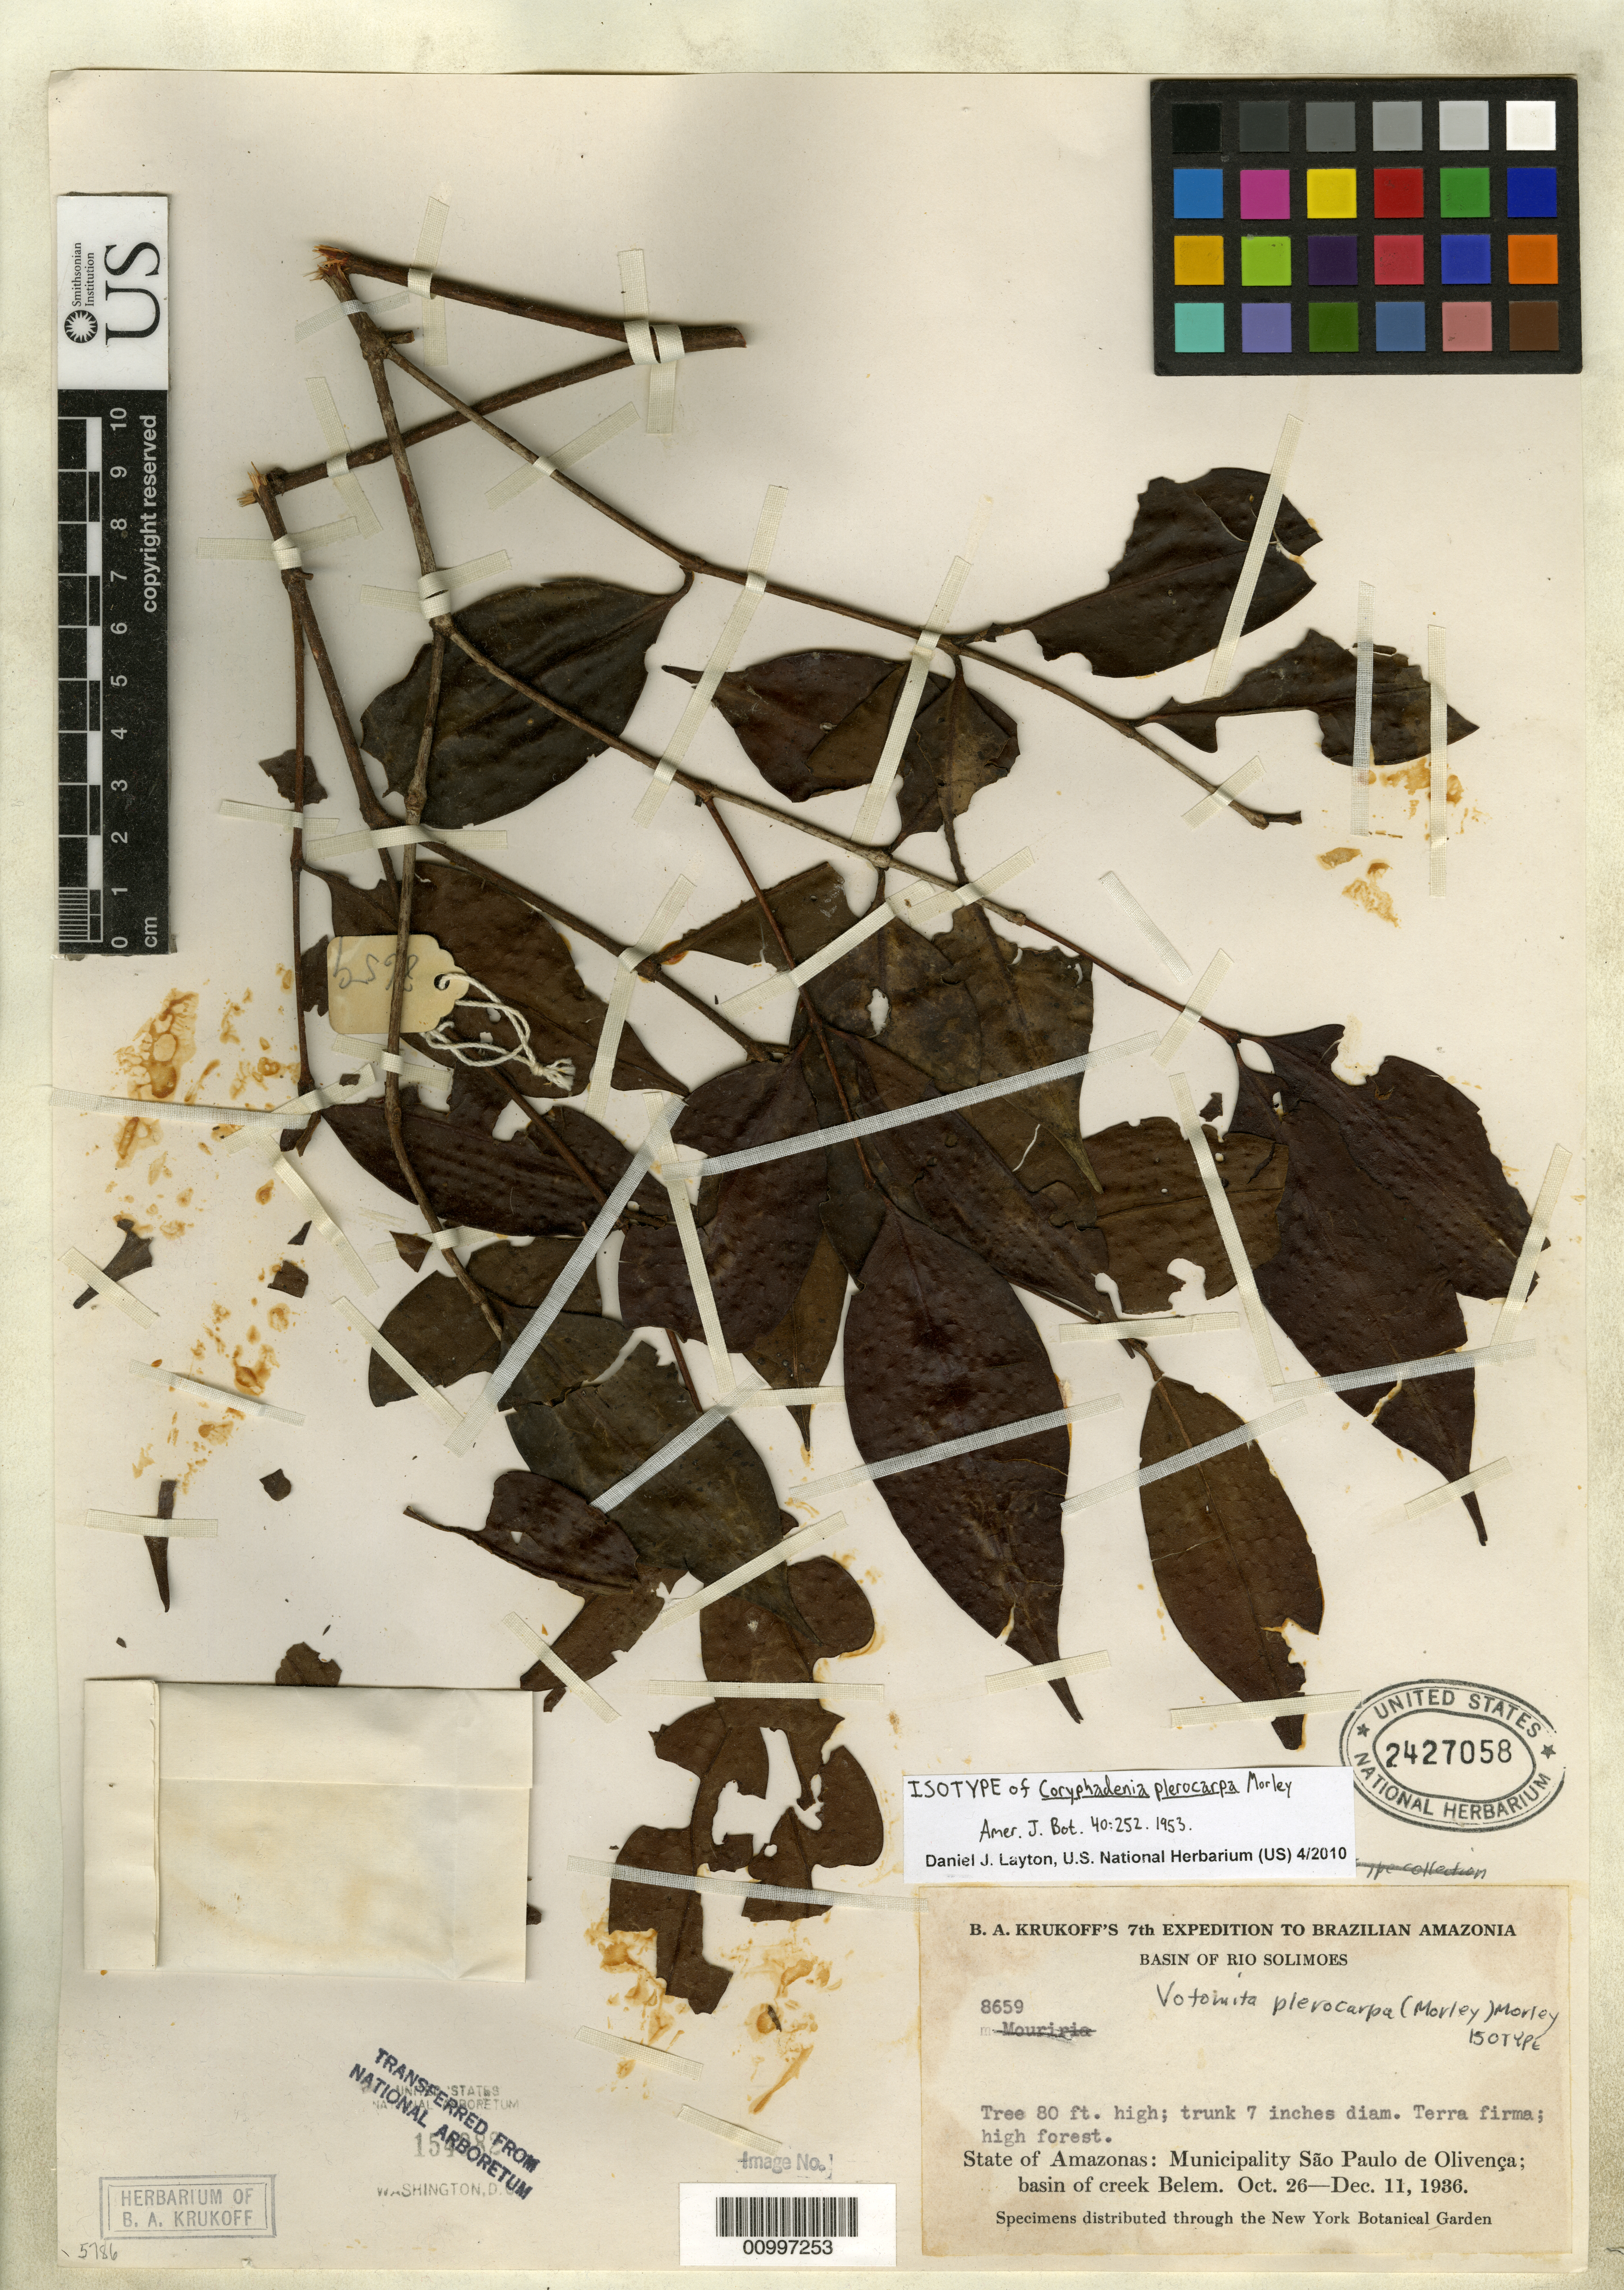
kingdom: Plantae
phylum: Tracheophyta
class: Magnoliopsida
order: Myrtales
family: Melastomataceae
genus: Coryphadenia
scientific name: Coryphadenia plerocarpa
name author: Morley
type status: Isotype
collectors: B. A. Krukoff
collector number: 8659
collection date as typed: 26 Oct 1936 to 11 Dec 1936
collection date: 1936-10-26/1936-12-11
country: Brazil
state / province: Amazonas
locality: São Paulo de Olivença, Basin of Creek Belem.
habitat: Terra firma; high forest.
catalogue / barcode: US 2427058